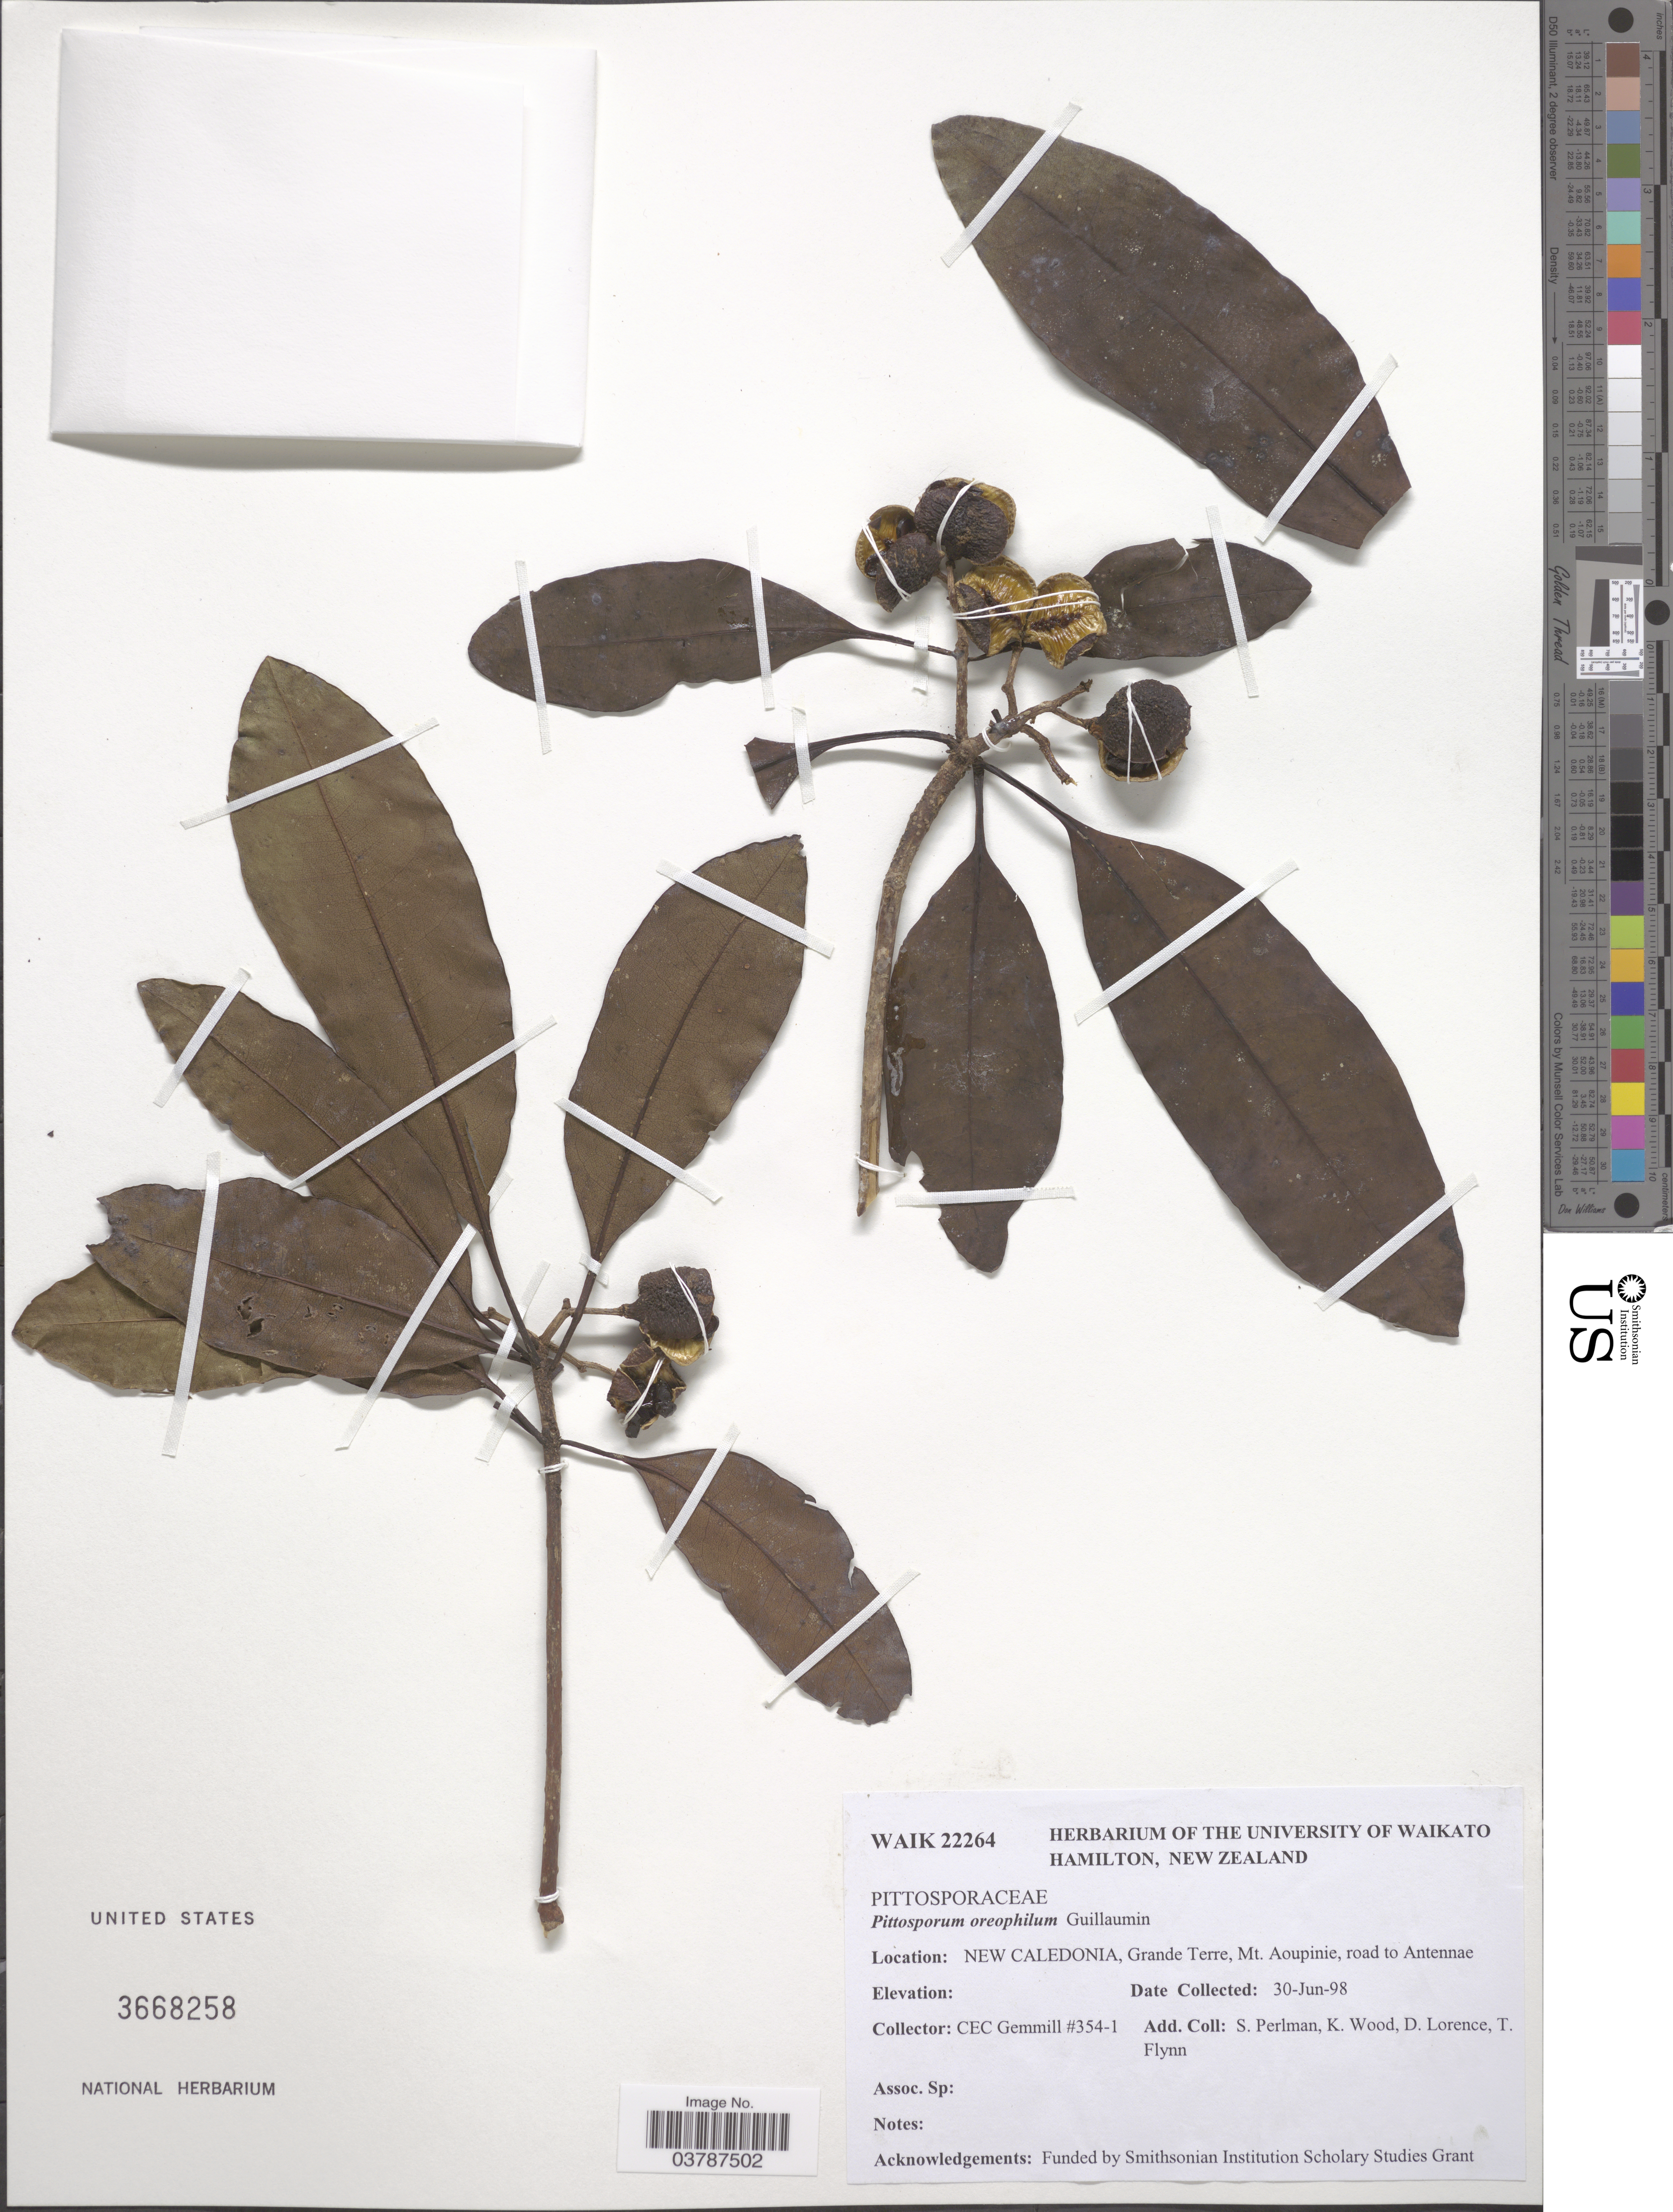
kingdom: Plantae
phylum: Tracheophyta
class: Magnoliopsida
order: Apiales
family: Pittosporaceae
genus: Pittosporum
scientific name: Pittosporum oreophilum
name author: Guillaumin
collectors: C. Gemmill, S. Perlman, K. Wood, D. Lorence & T. Flynn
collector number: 354-1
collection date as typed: Transcribed d/m/y: 30/6/98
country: New Caledonia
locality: Grande Terre, Mt. Aoupinie, road to Antennae.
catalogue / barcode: US 3668258